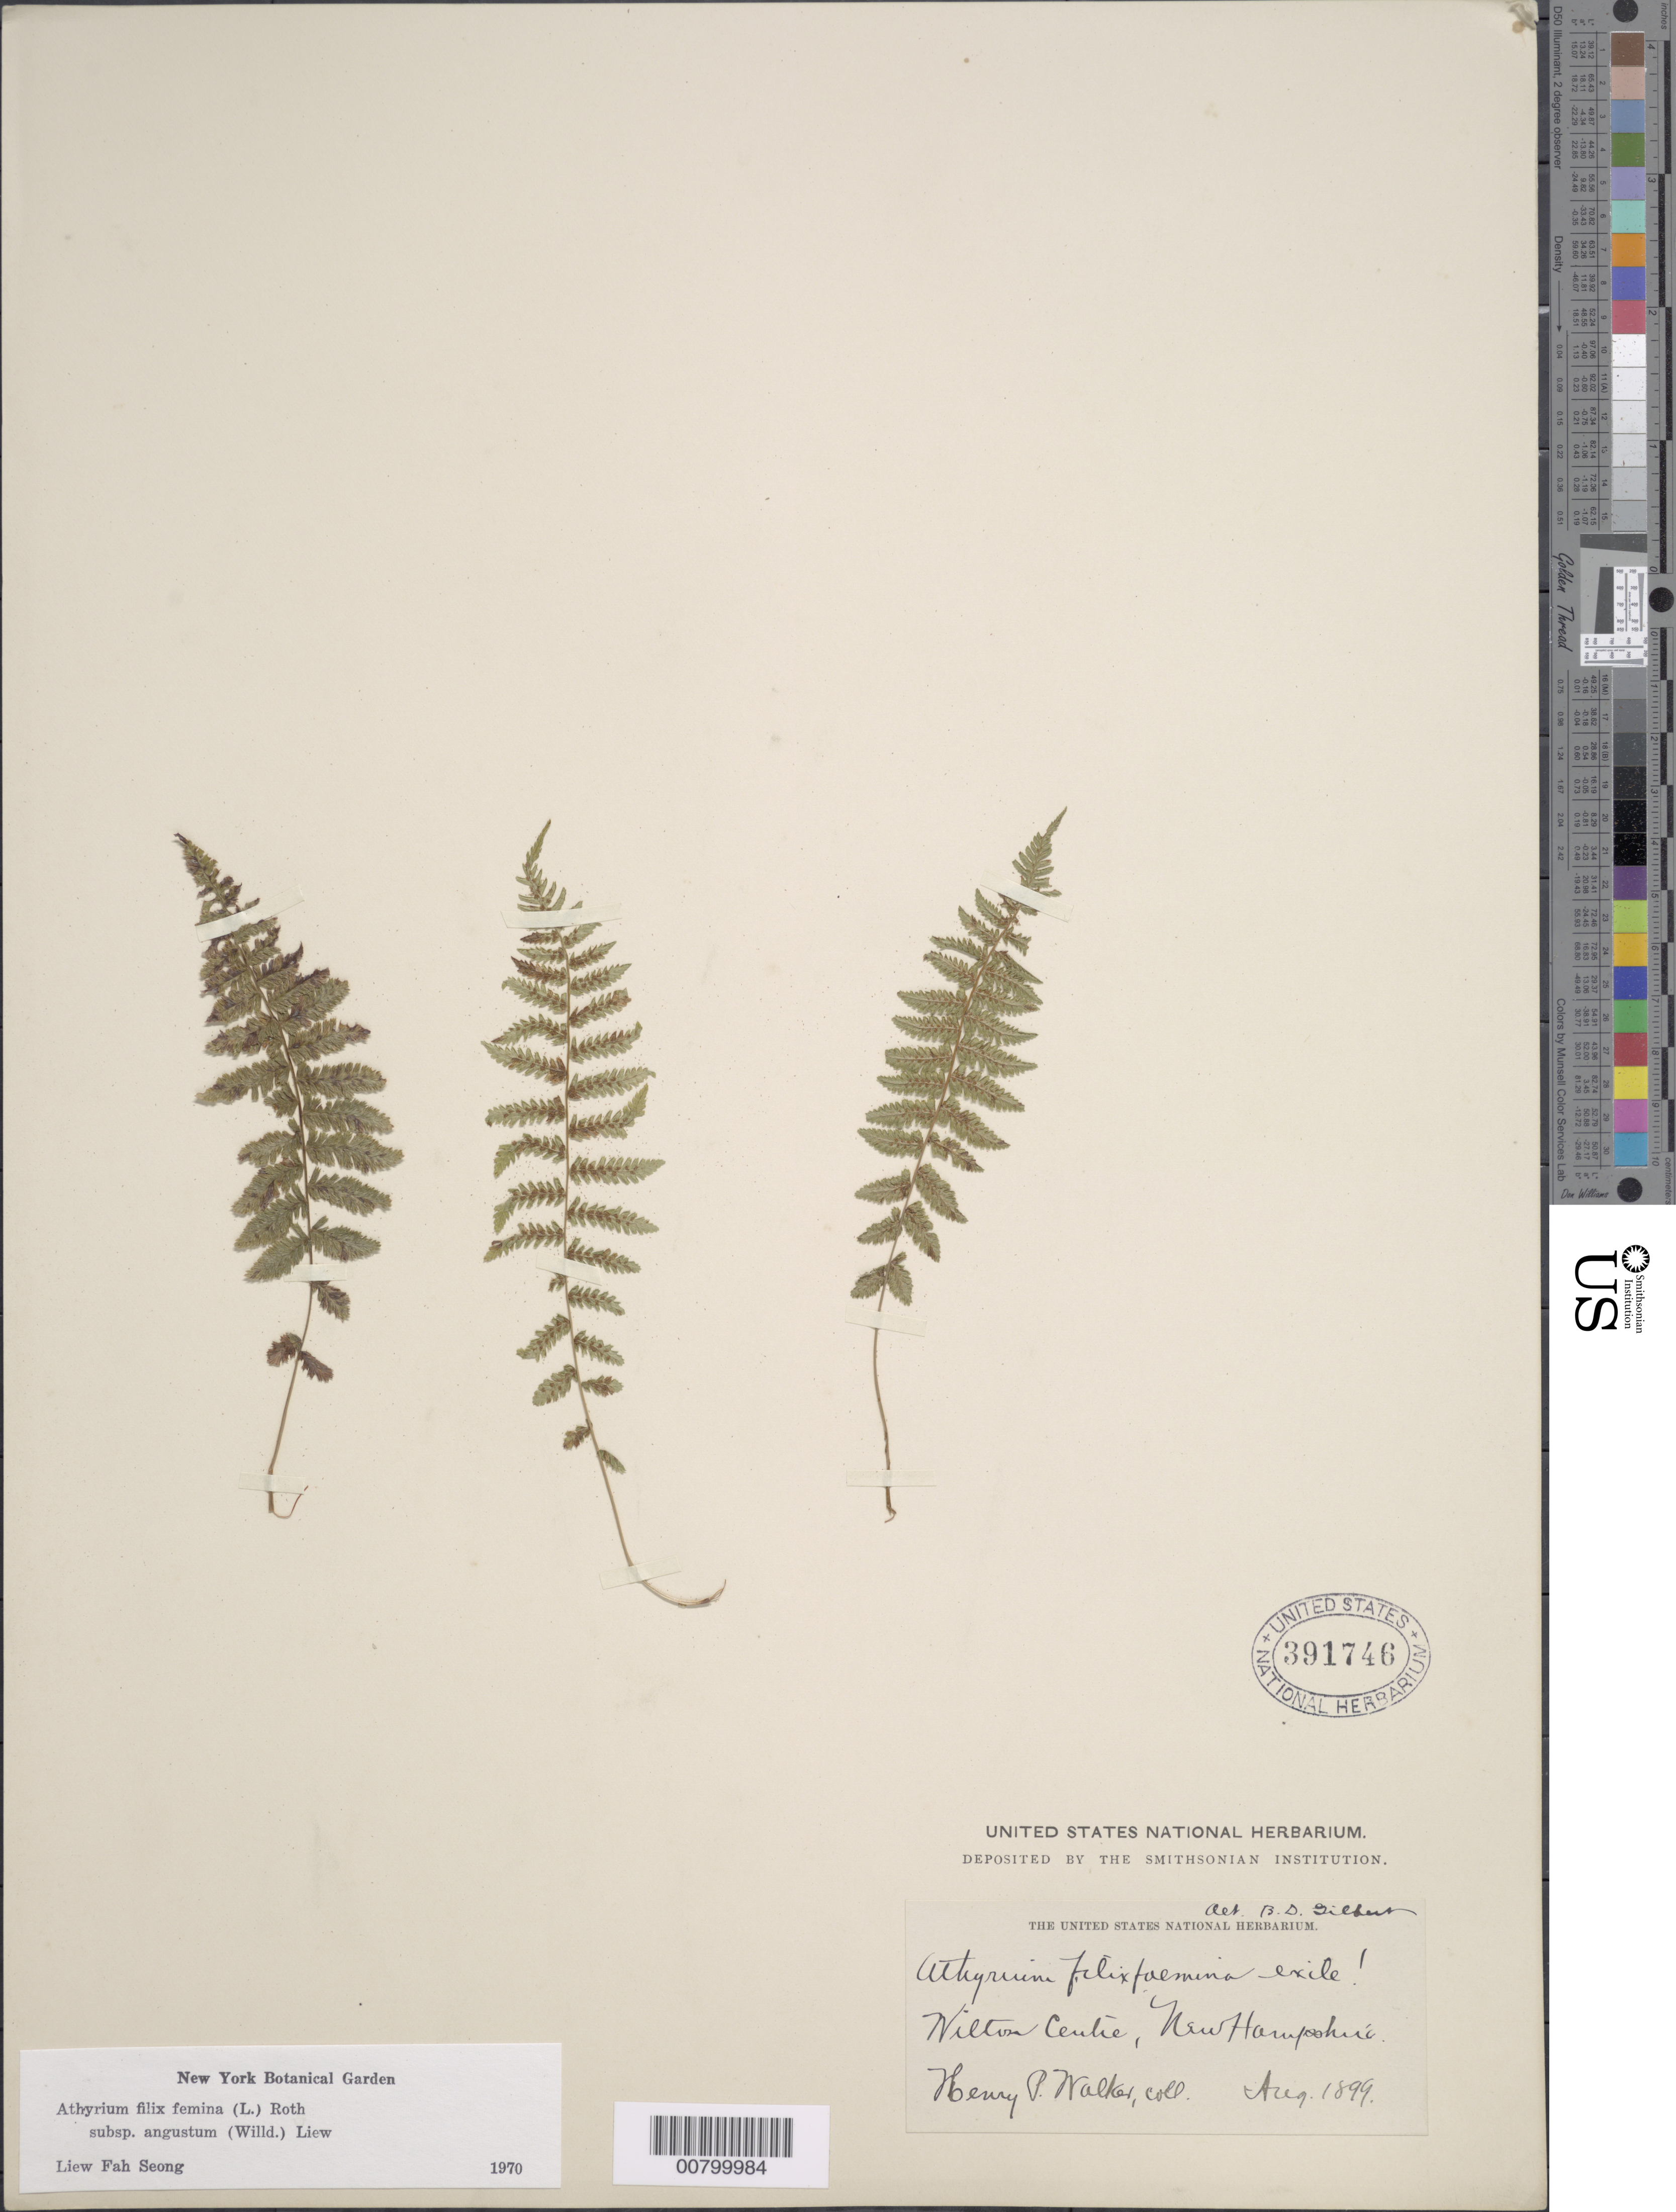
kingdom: Plantae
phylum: Tracheophyta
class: Polypodiopsida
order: Polypodiales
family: Athyriaceae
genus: Athyrium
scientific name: Athyrium filix-femina subsp. angustatum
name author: (Willd.) R.T. Clausen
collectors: H. Walker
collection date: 1899-08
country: United States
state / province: New Hampshire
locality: Wilton Centre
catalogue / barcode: US 391746